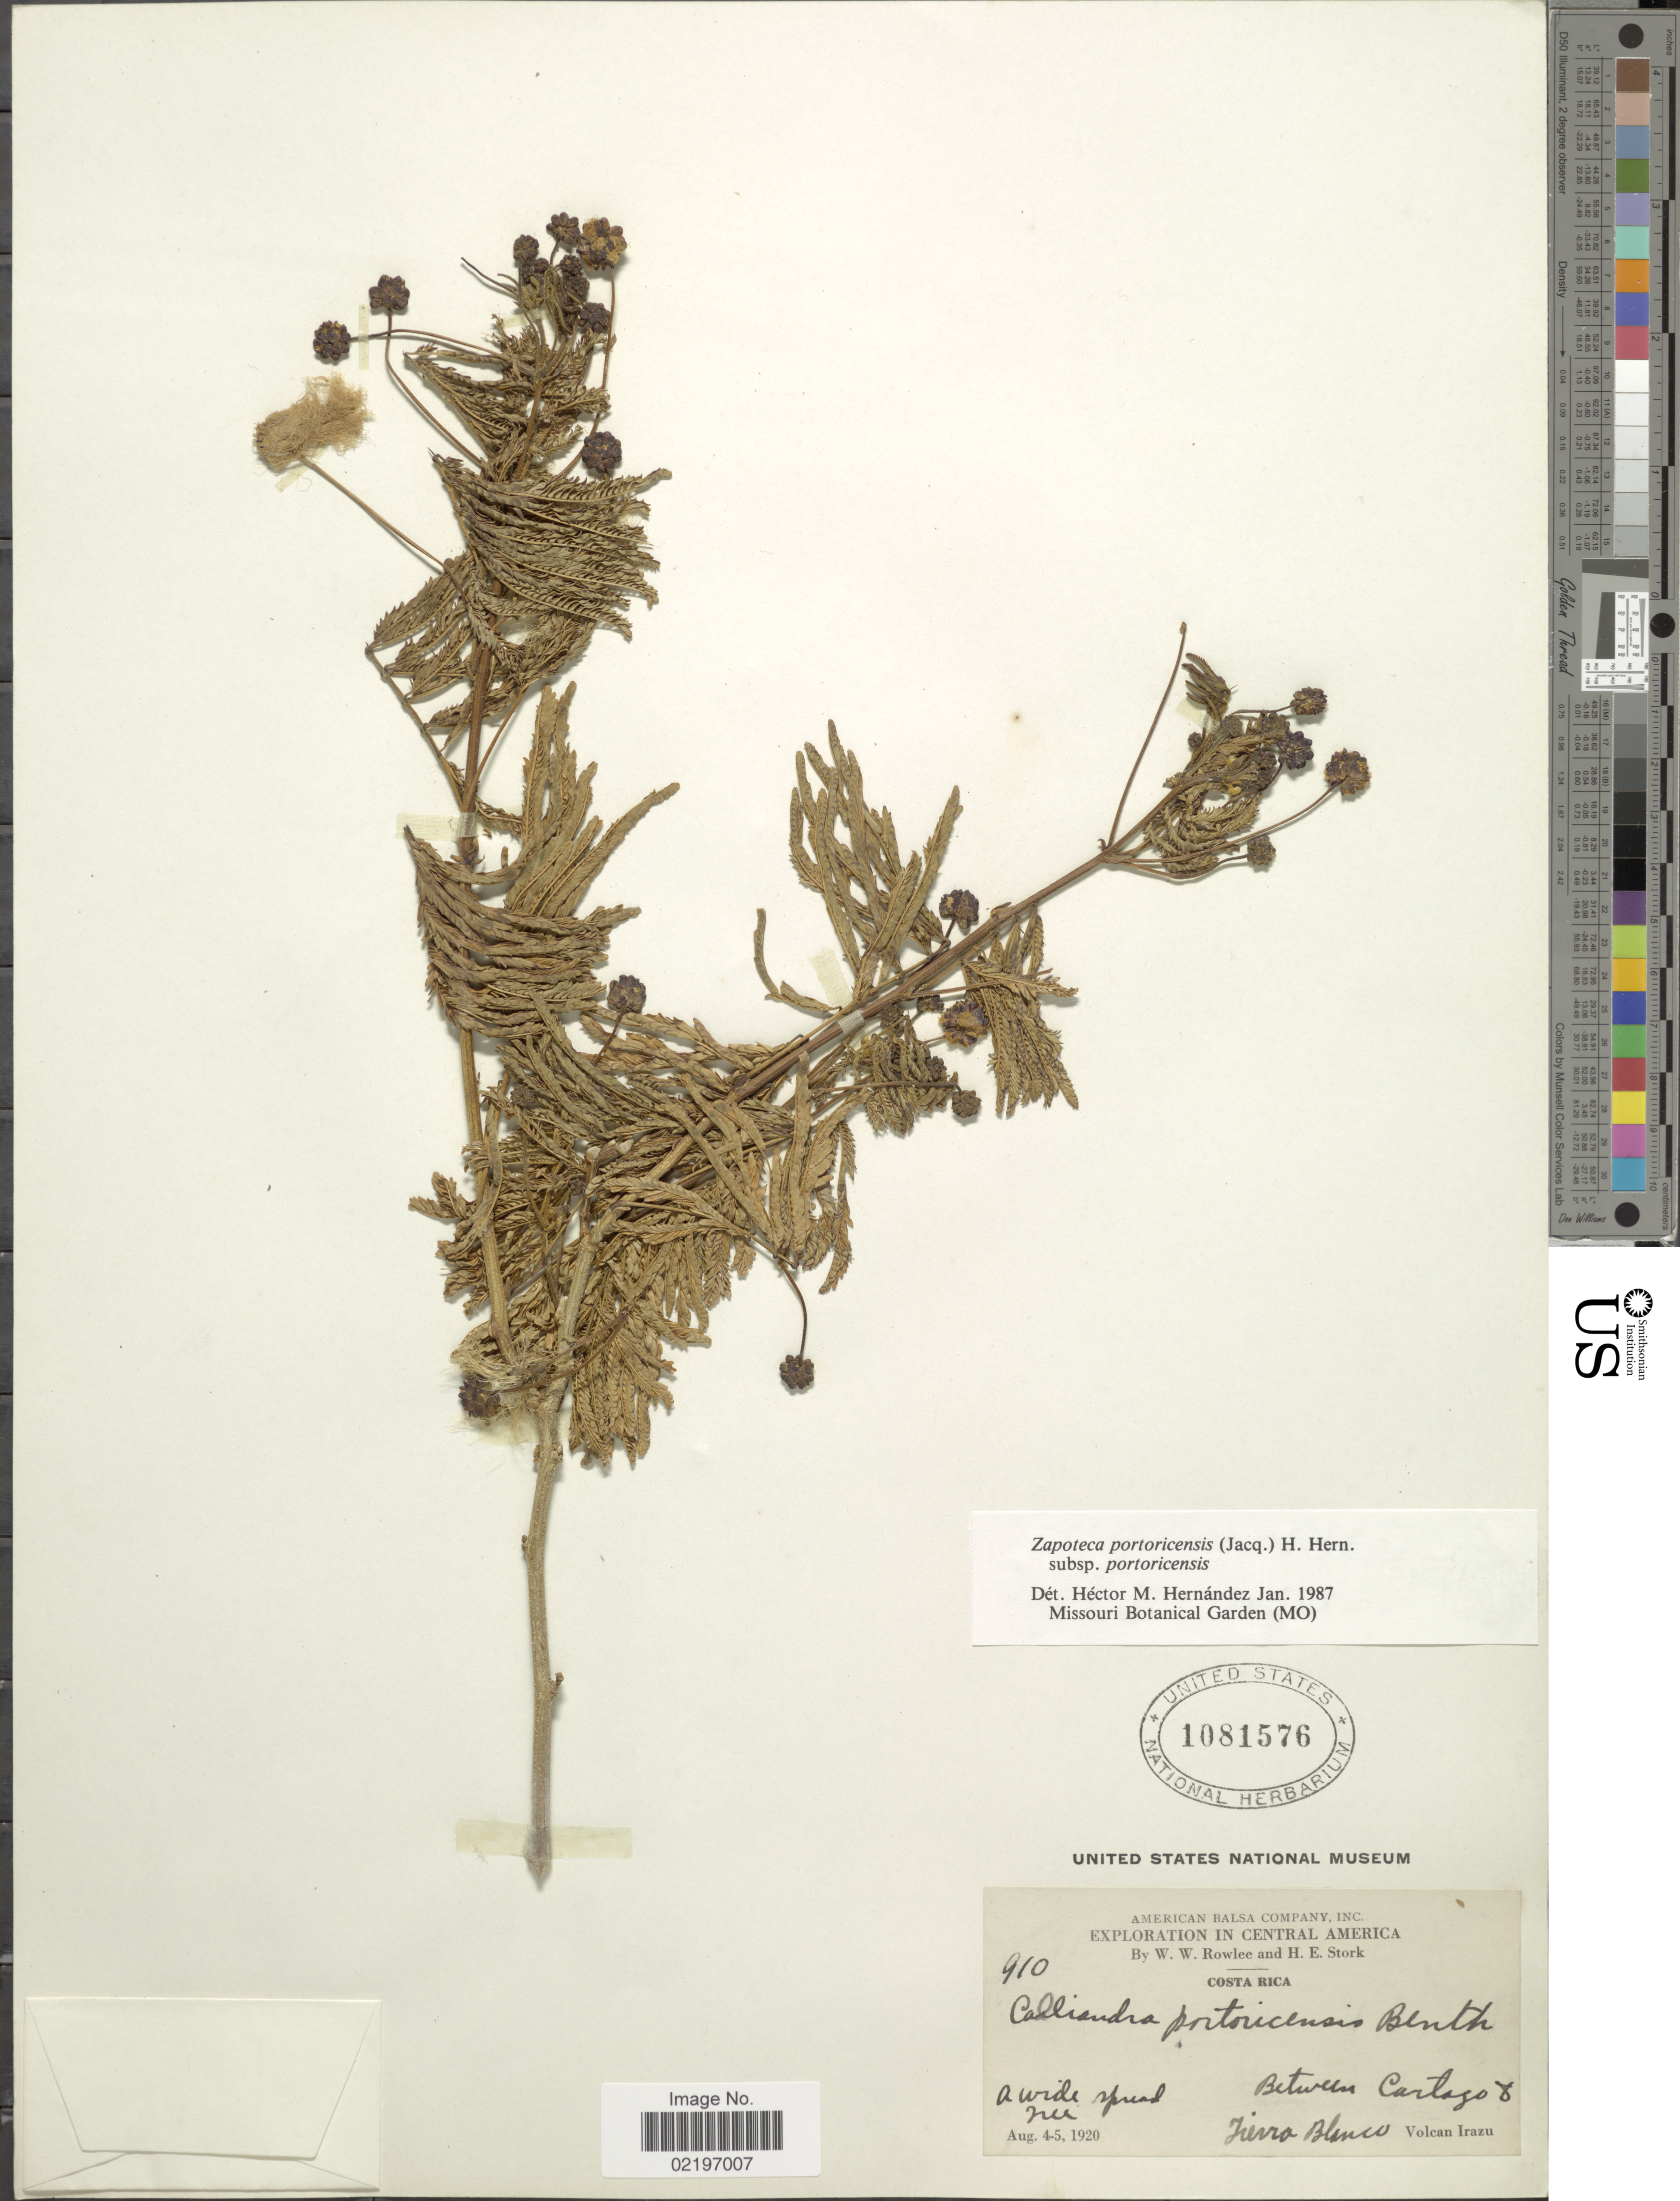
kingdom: Plantae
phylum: Tracheophyta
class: Magnoliopsida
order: Fabales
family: Fabaceae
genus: Zapoteca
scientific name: Zapoteca portoricensis subsp. portoricensis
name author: (Jacq.) H.M. Hern.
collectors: W. W. Rowlee & H. E. Stork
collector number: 910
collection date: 1920-08-04/1920-08-05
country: Costa Rica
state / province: Cartago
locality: Between Cartago & Terra Balnco Volcan Irazu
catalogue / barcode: US 1081576